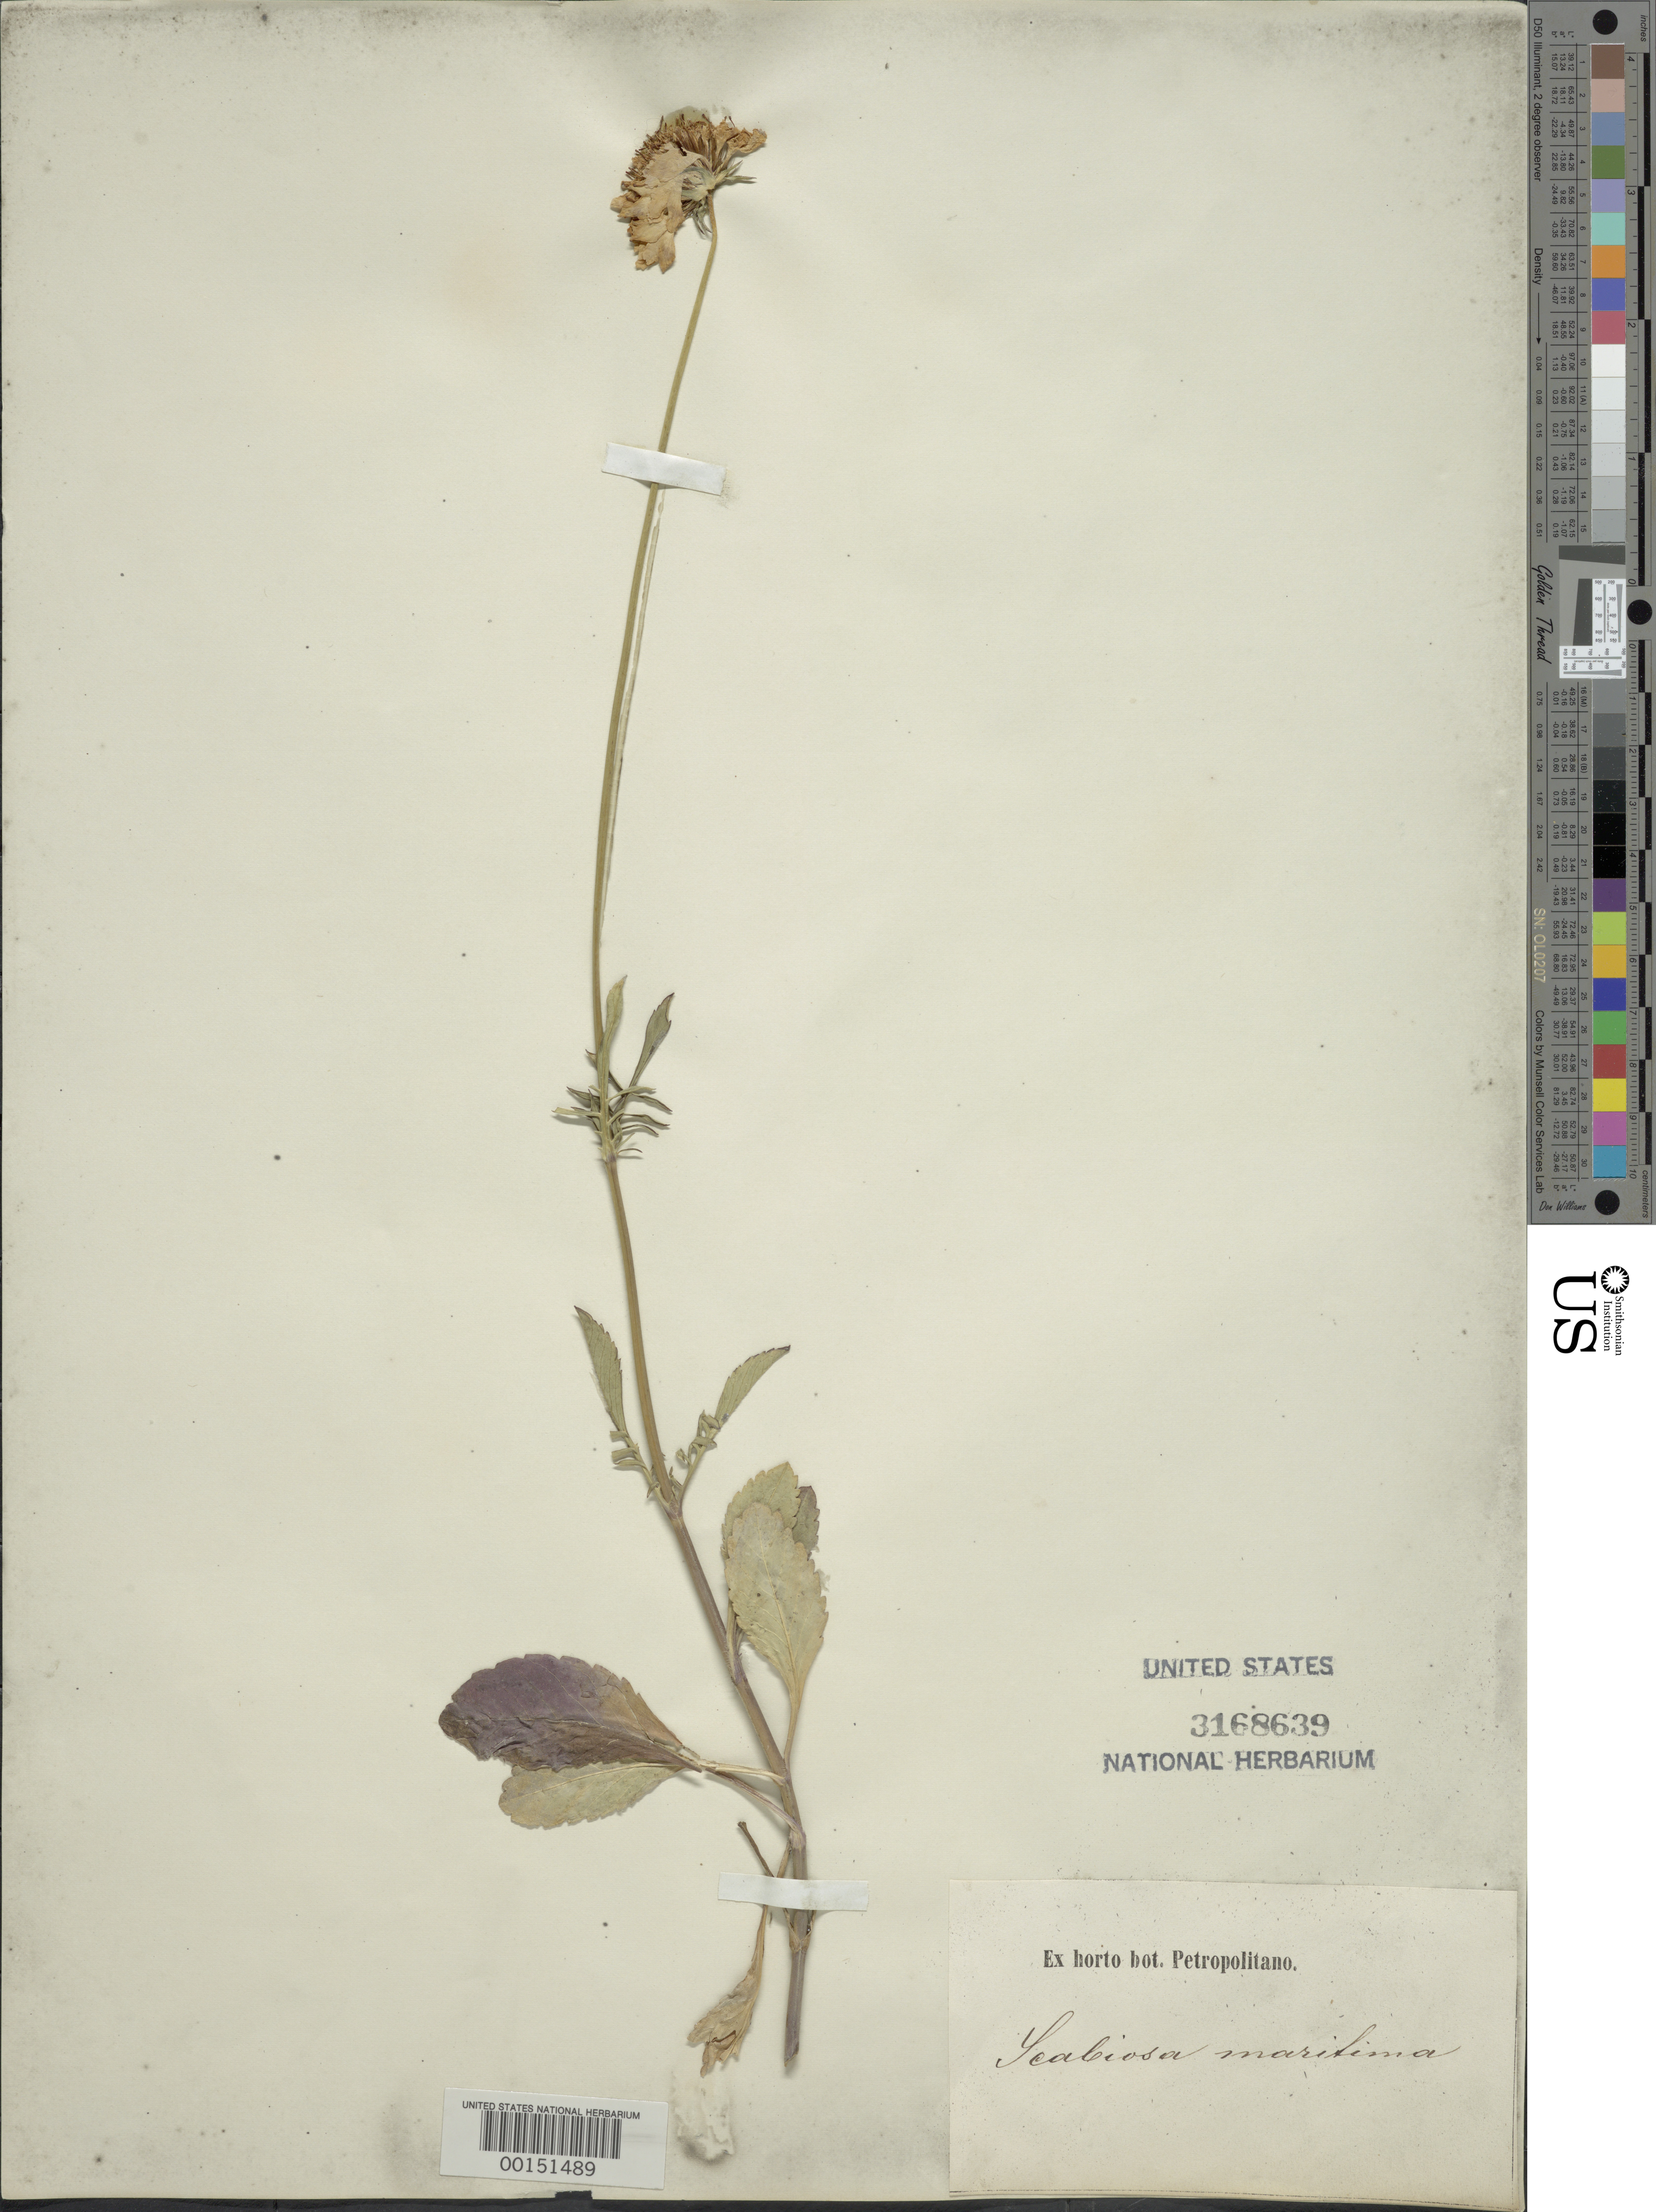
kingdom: Plantae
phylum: Tracheophyta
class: Magnoliopsida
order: Dipsacales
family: Caprifoliaceae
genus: Scabiosa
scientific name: Scabiosa maritima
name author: L.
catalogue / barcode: US 3168639